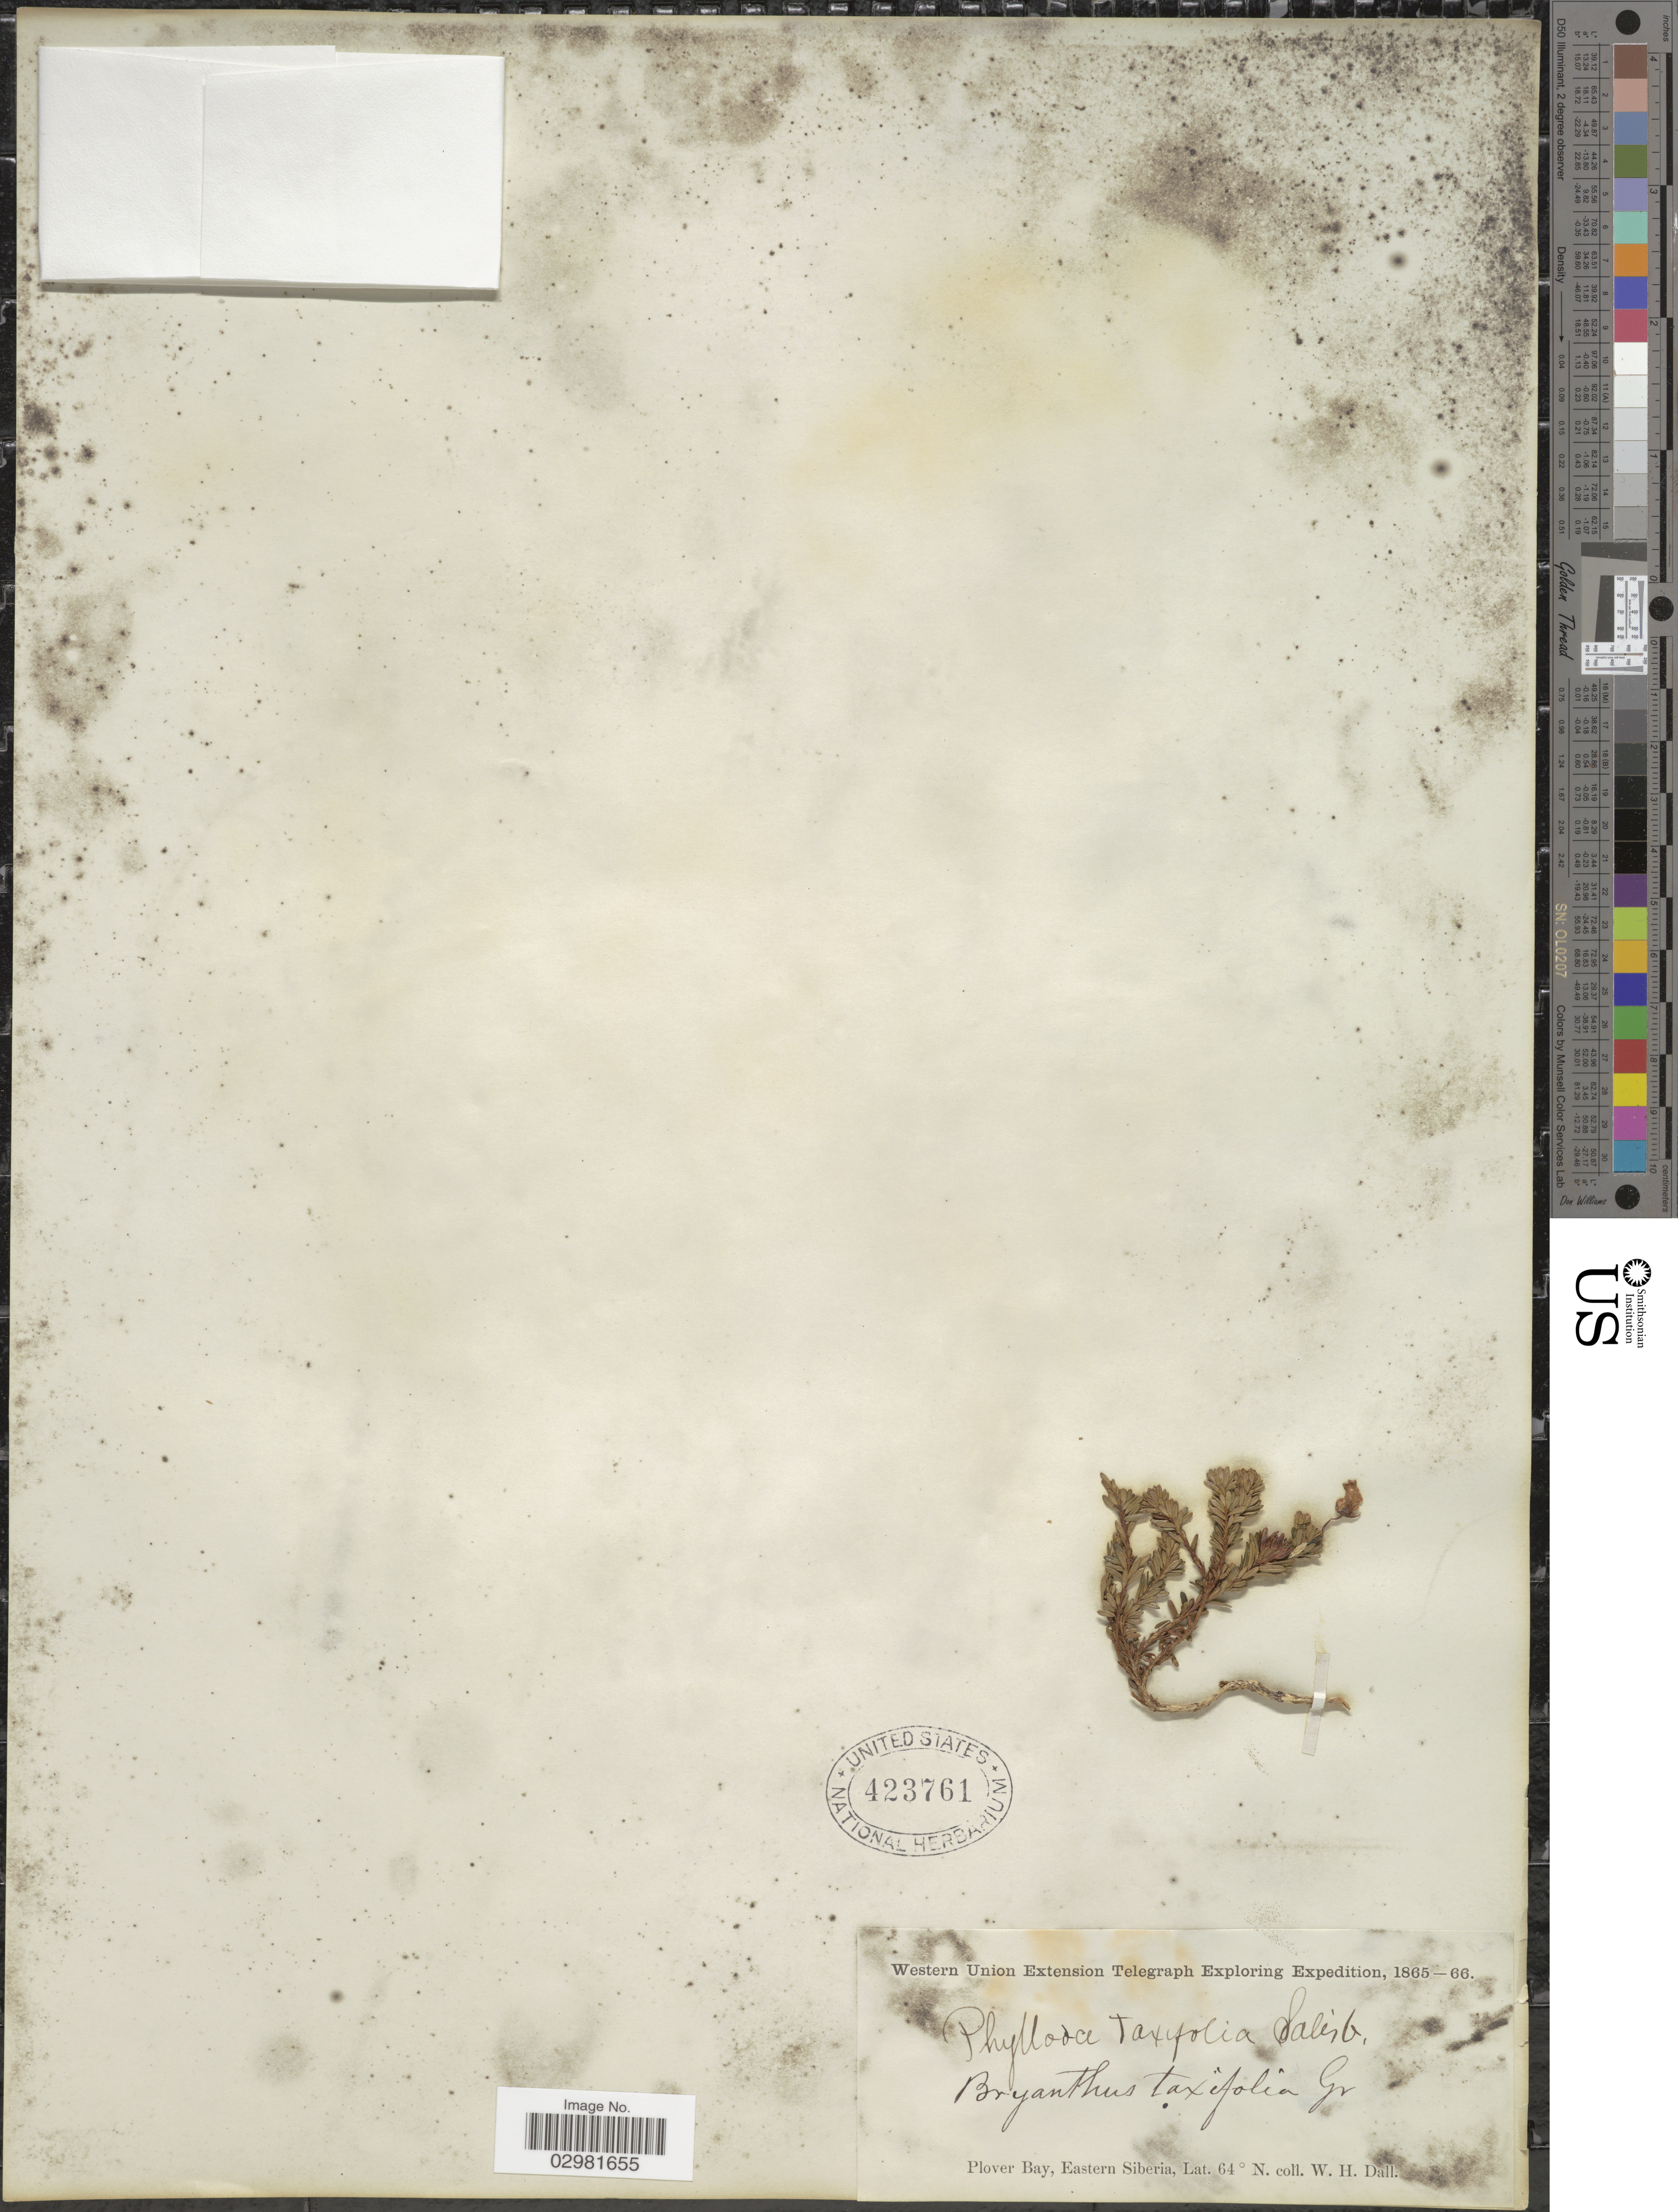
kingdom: Plantae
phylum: Tracheophyta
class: Magnoliopsida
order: Ericales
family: Ericaceae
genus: Phyllodoce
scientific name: Phyllodoce caerulea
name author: (L.) Bab.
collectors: W. Dall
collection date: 1865/1866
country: Russian Federation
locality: Plover Bay, Eastern Siberia.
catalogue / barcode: US 423761